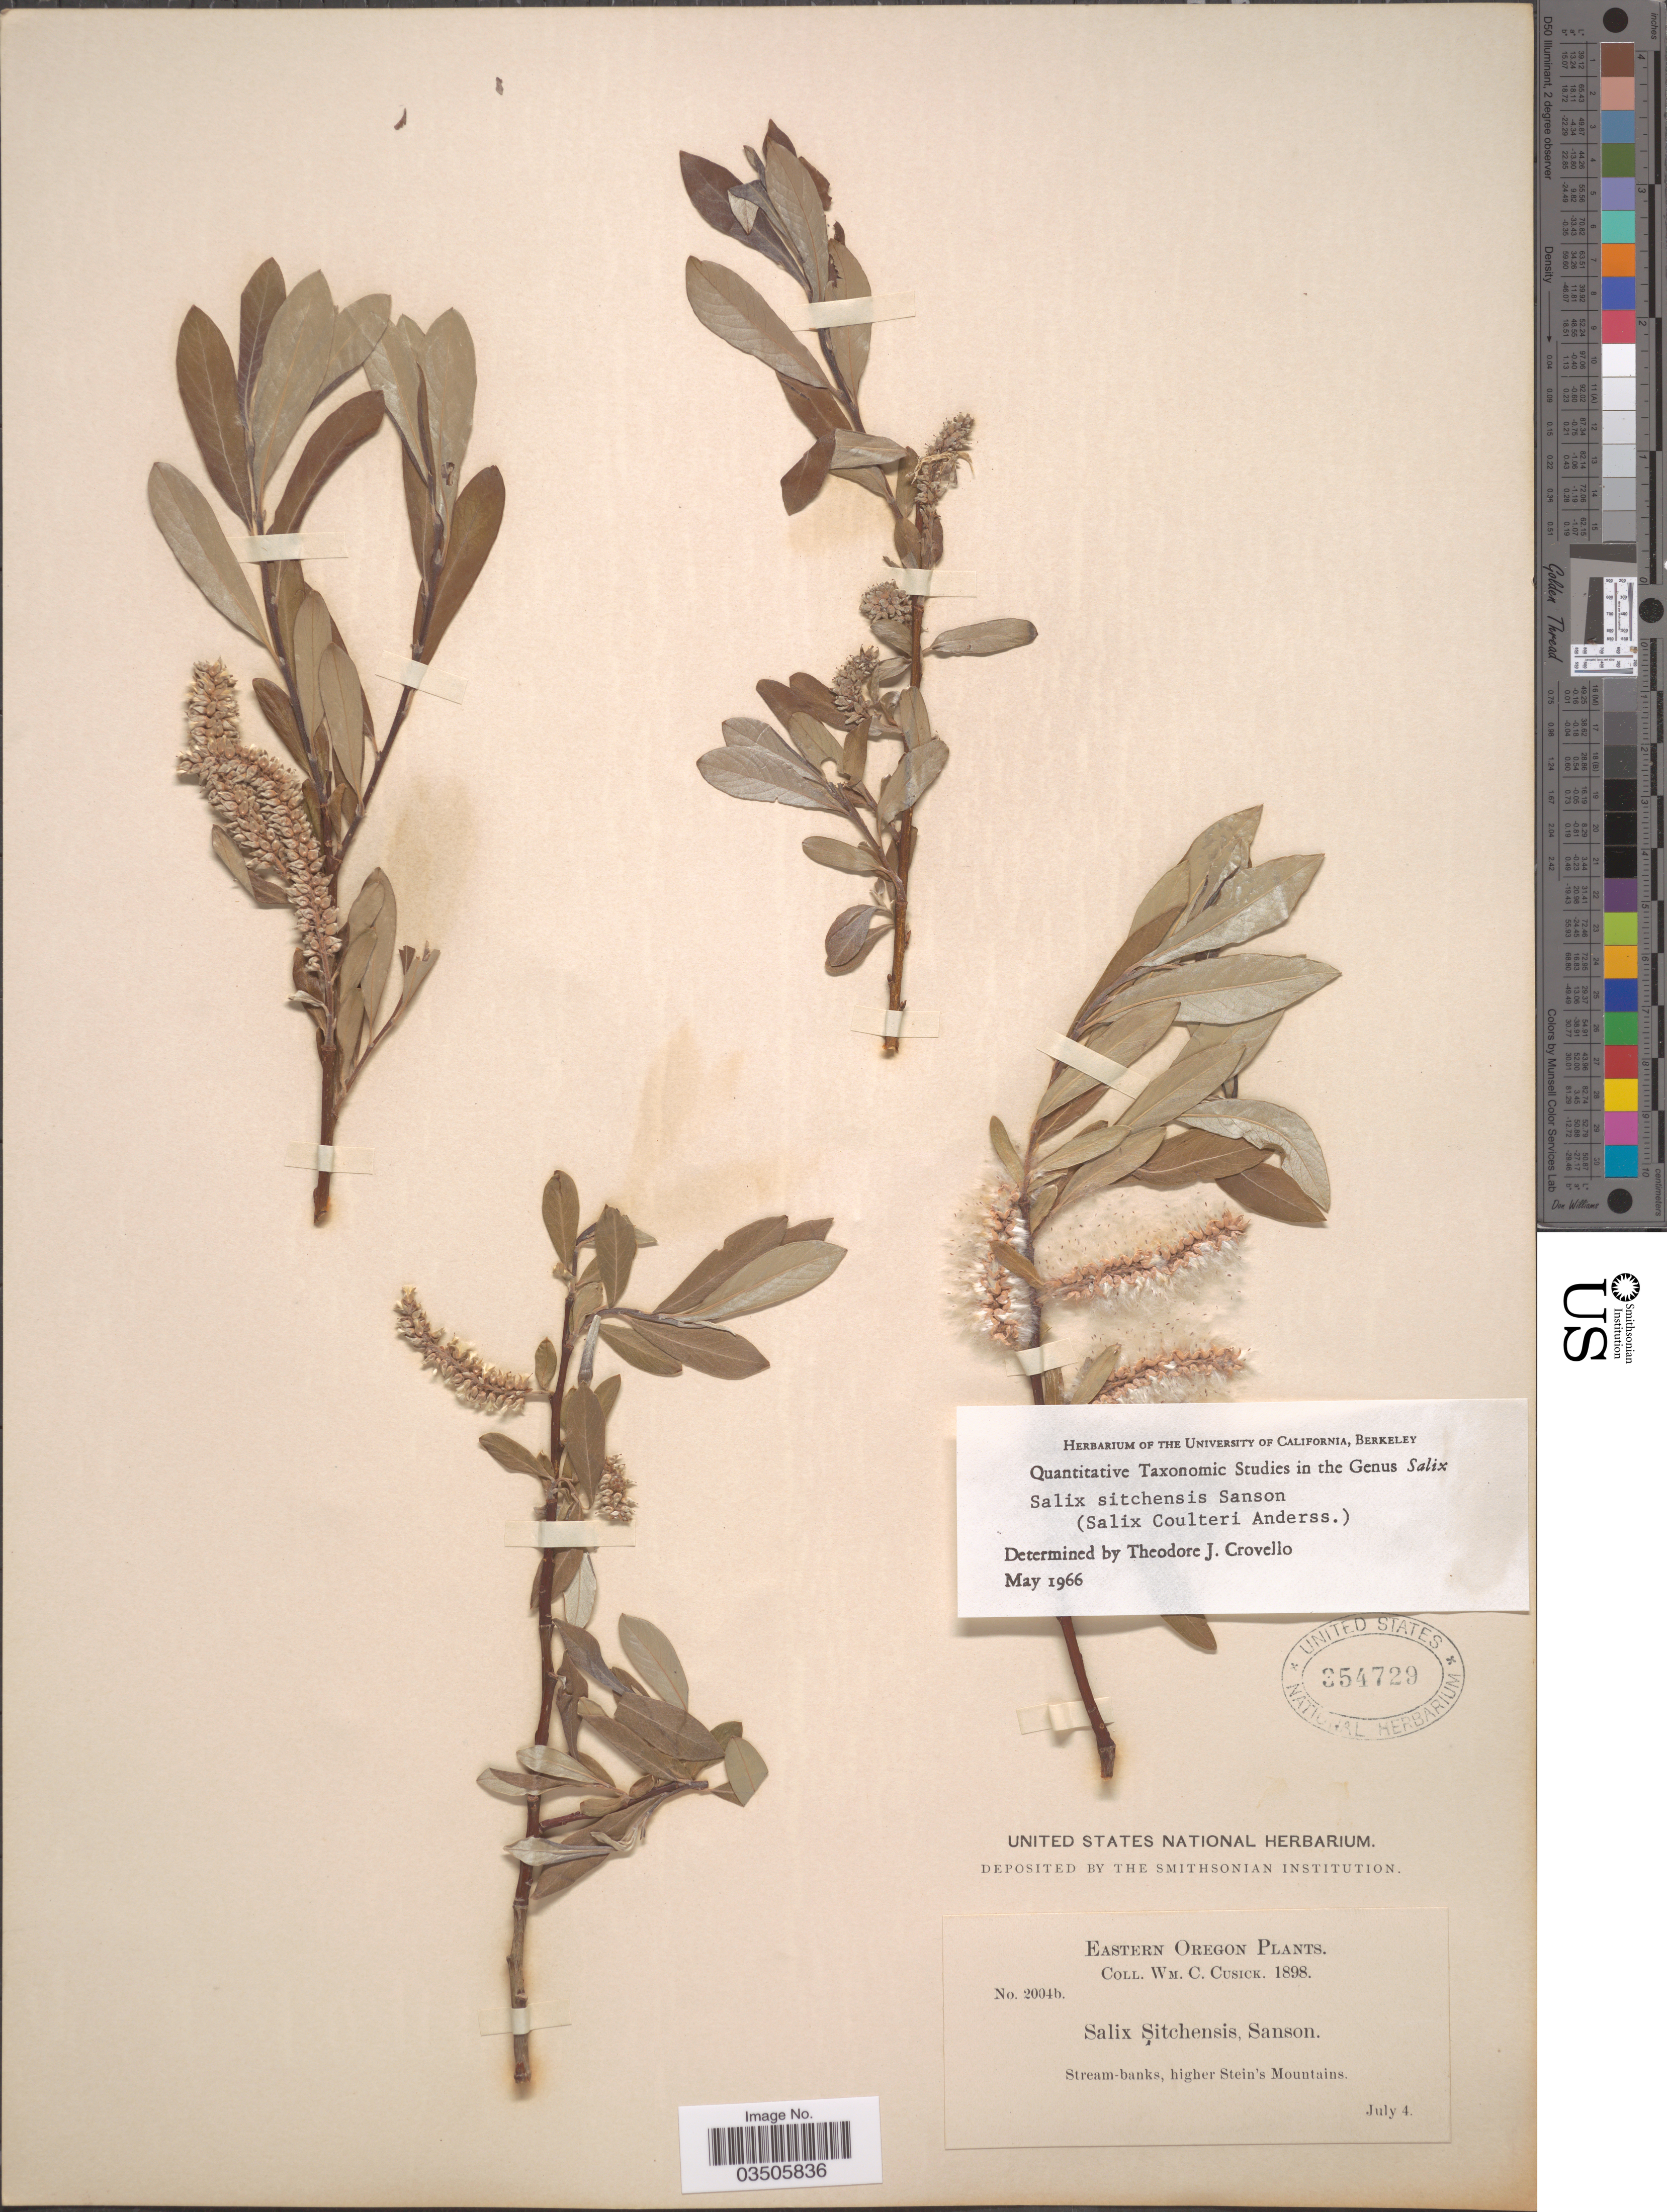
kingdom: Plantae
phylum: Tracheophyta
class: Magnoliopsida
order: Malpighiales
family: Salicaceae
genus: Salix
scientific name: Salix sitchensis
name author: Sanson ex Bong.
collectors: W. C. Cusick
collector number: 20004b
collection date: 1898-07-04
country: United States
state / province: Oregon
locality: Eastern Oregon. Stream-banks, higher Stein's Mountains.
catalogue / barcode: US 354729